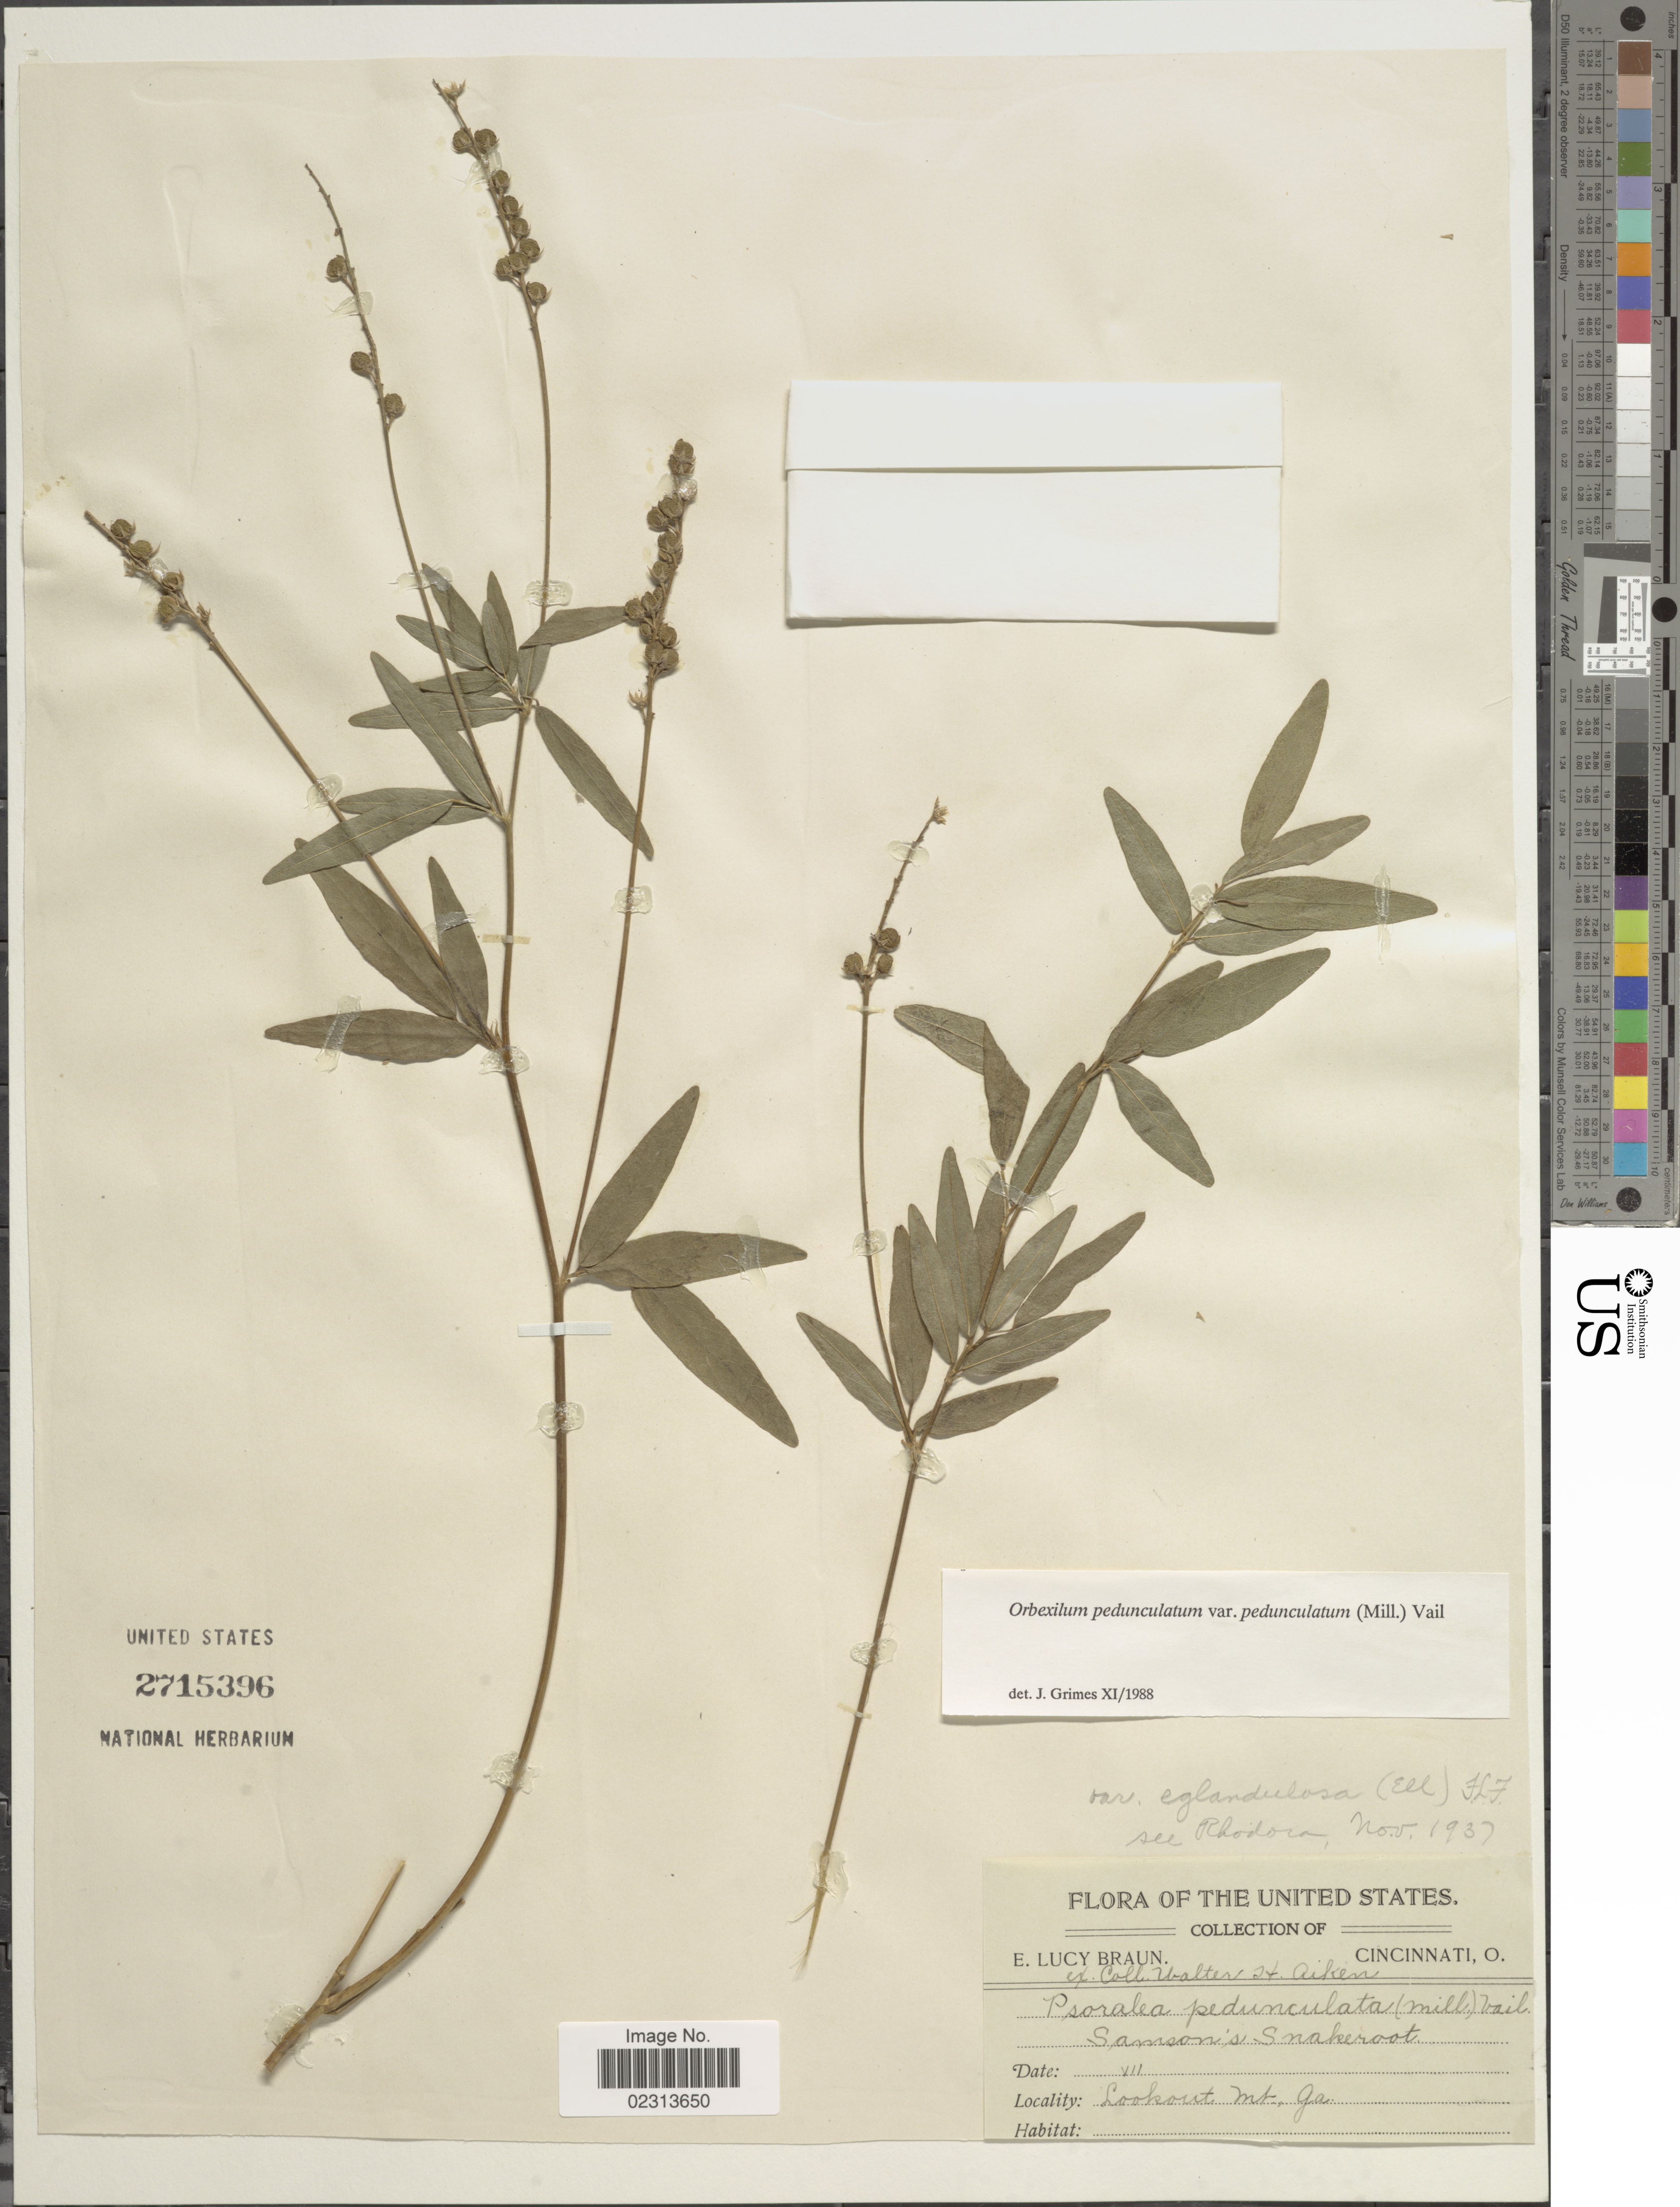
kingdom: Plantae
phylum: Tracheophyta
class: Magnoliopsida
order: Fabales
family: Fabaceae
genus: Orbexilum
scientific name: Orbexilum pedunculatum var. pedunculatum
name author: (Miller) Rydberg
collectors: E. L. Braun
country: United States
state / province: Georgia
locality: Lookout Mt.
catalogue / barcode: US 2715396